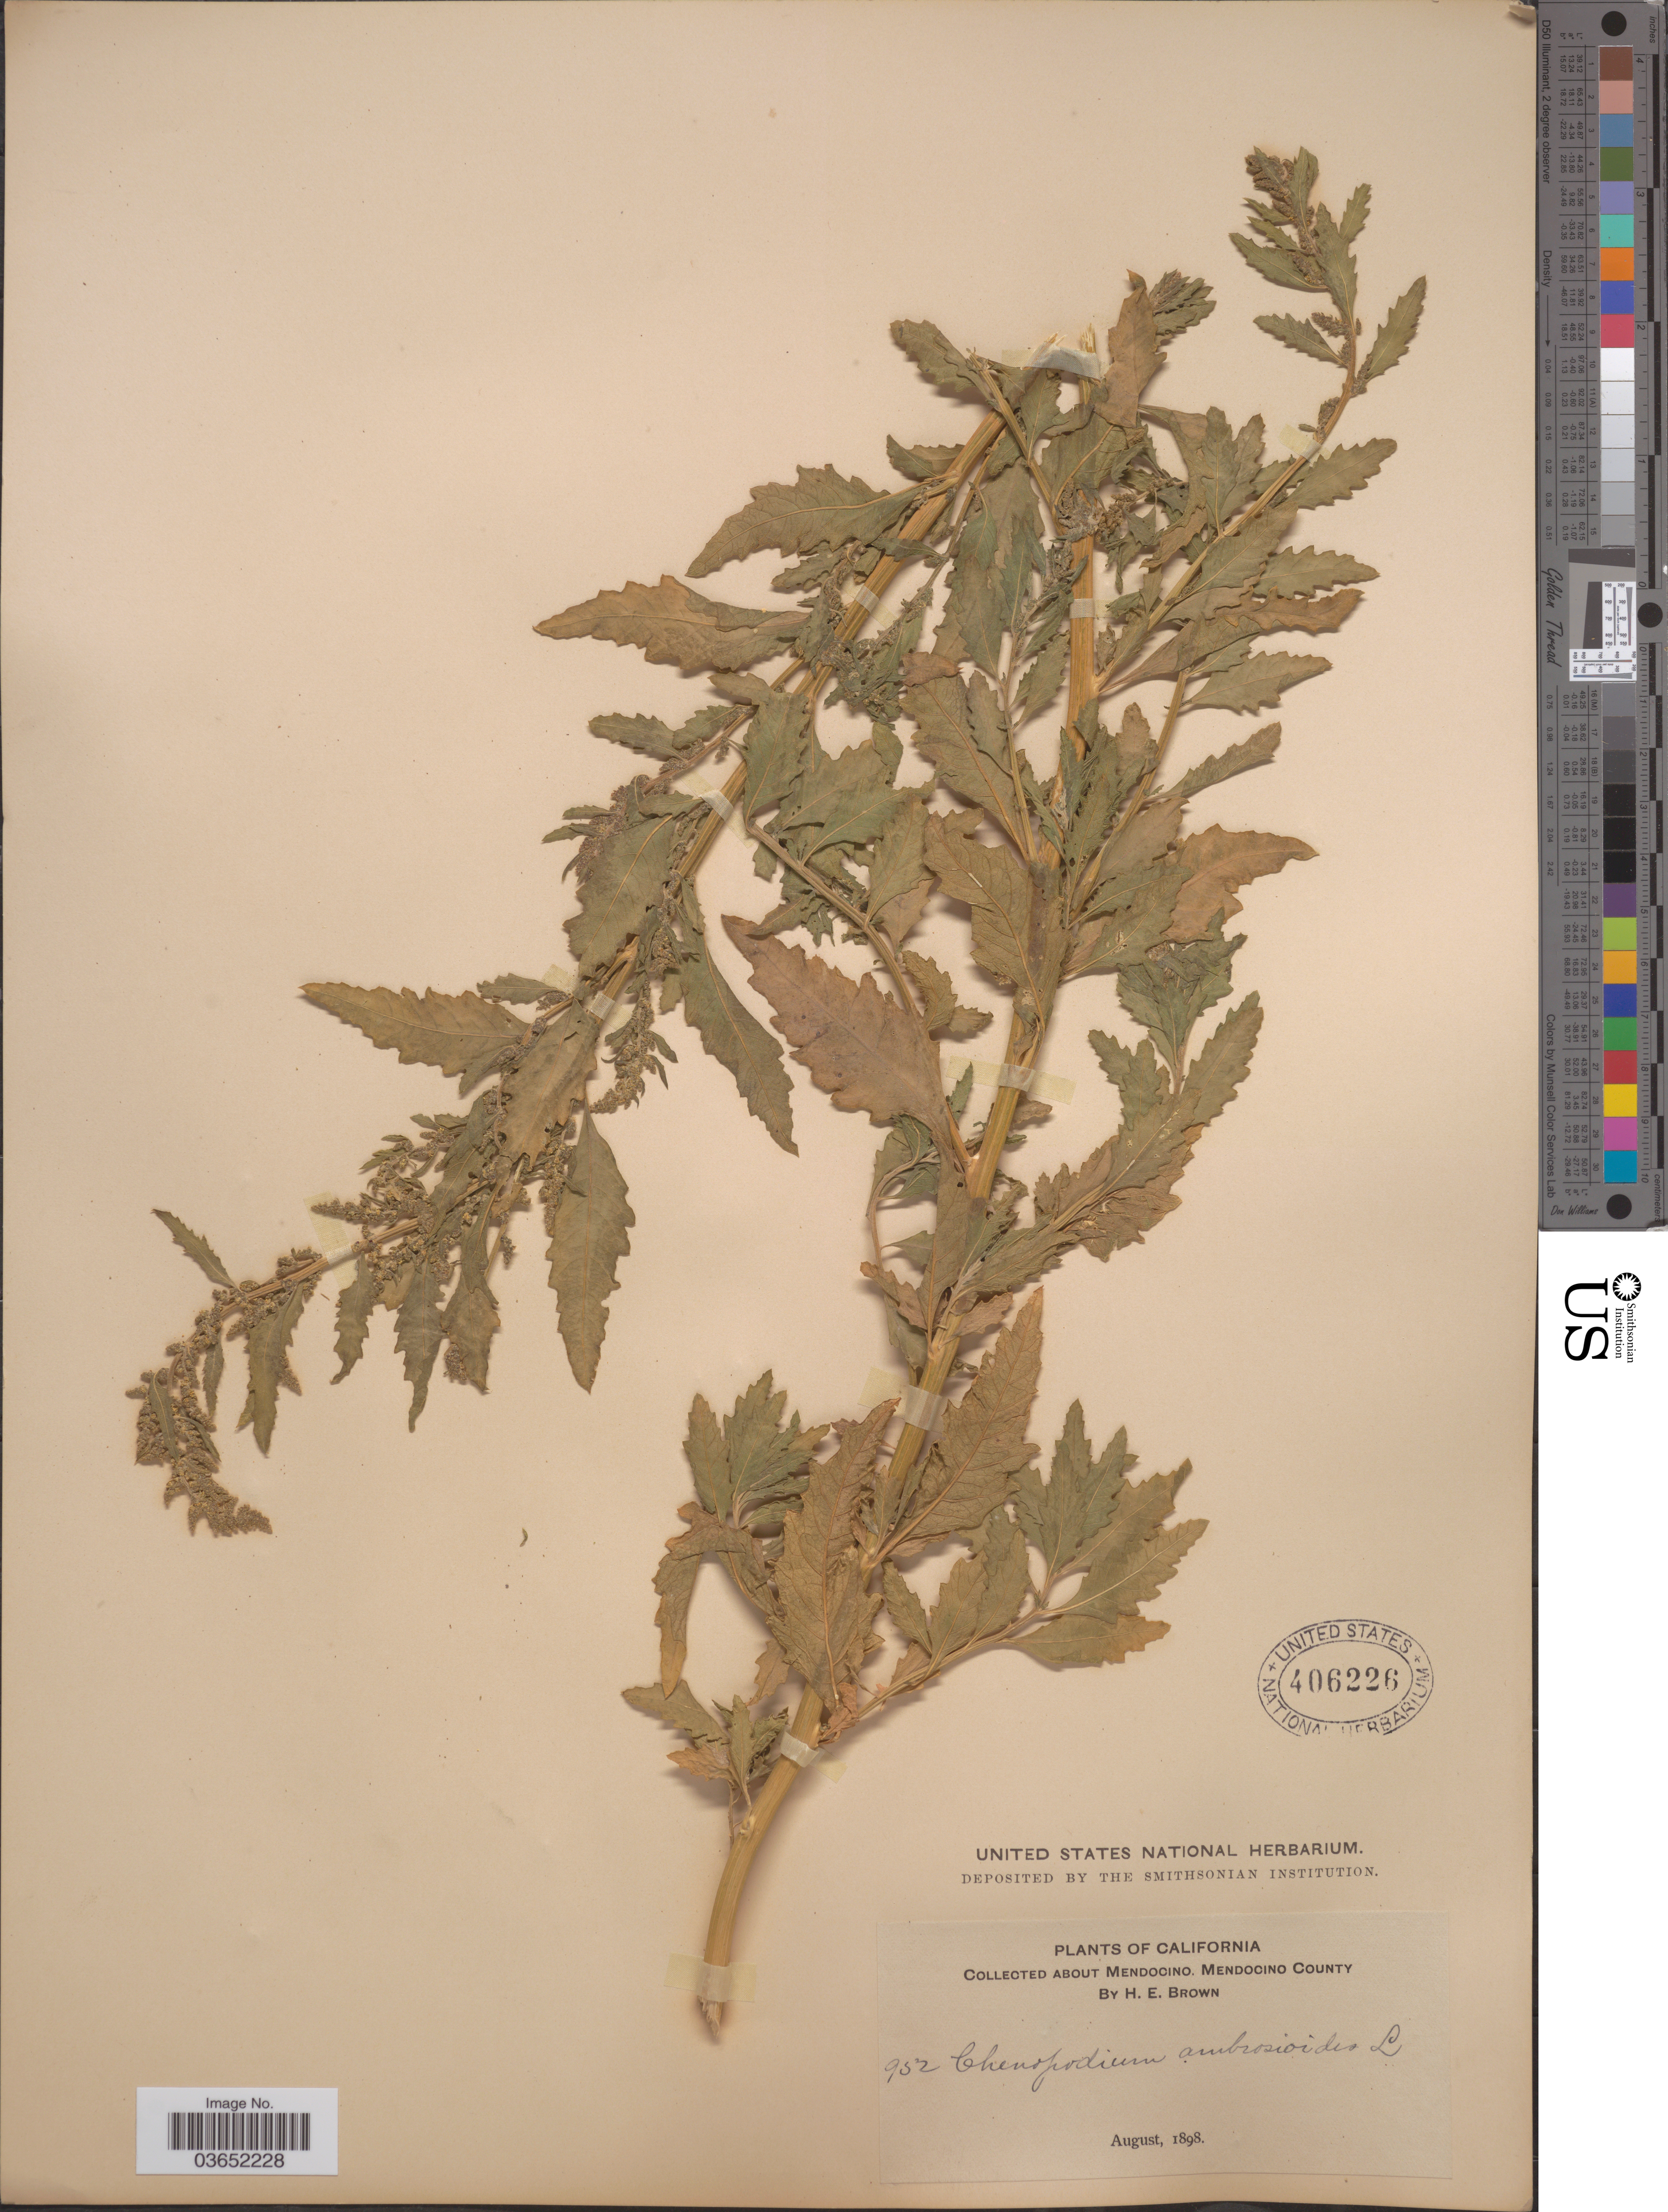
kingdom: Plantae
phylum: Tracheophyta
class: Magnoliopsida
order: Caryophyllales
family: Amaranthaceae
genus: Chenopodium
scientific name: Chenopodium ambrosioides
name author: L.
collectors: H. E. Brown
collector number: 952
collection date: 1898-08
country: United States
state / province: California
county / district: Mendocino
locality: About Mendocino, Mendocino County.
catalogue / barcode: US 406226